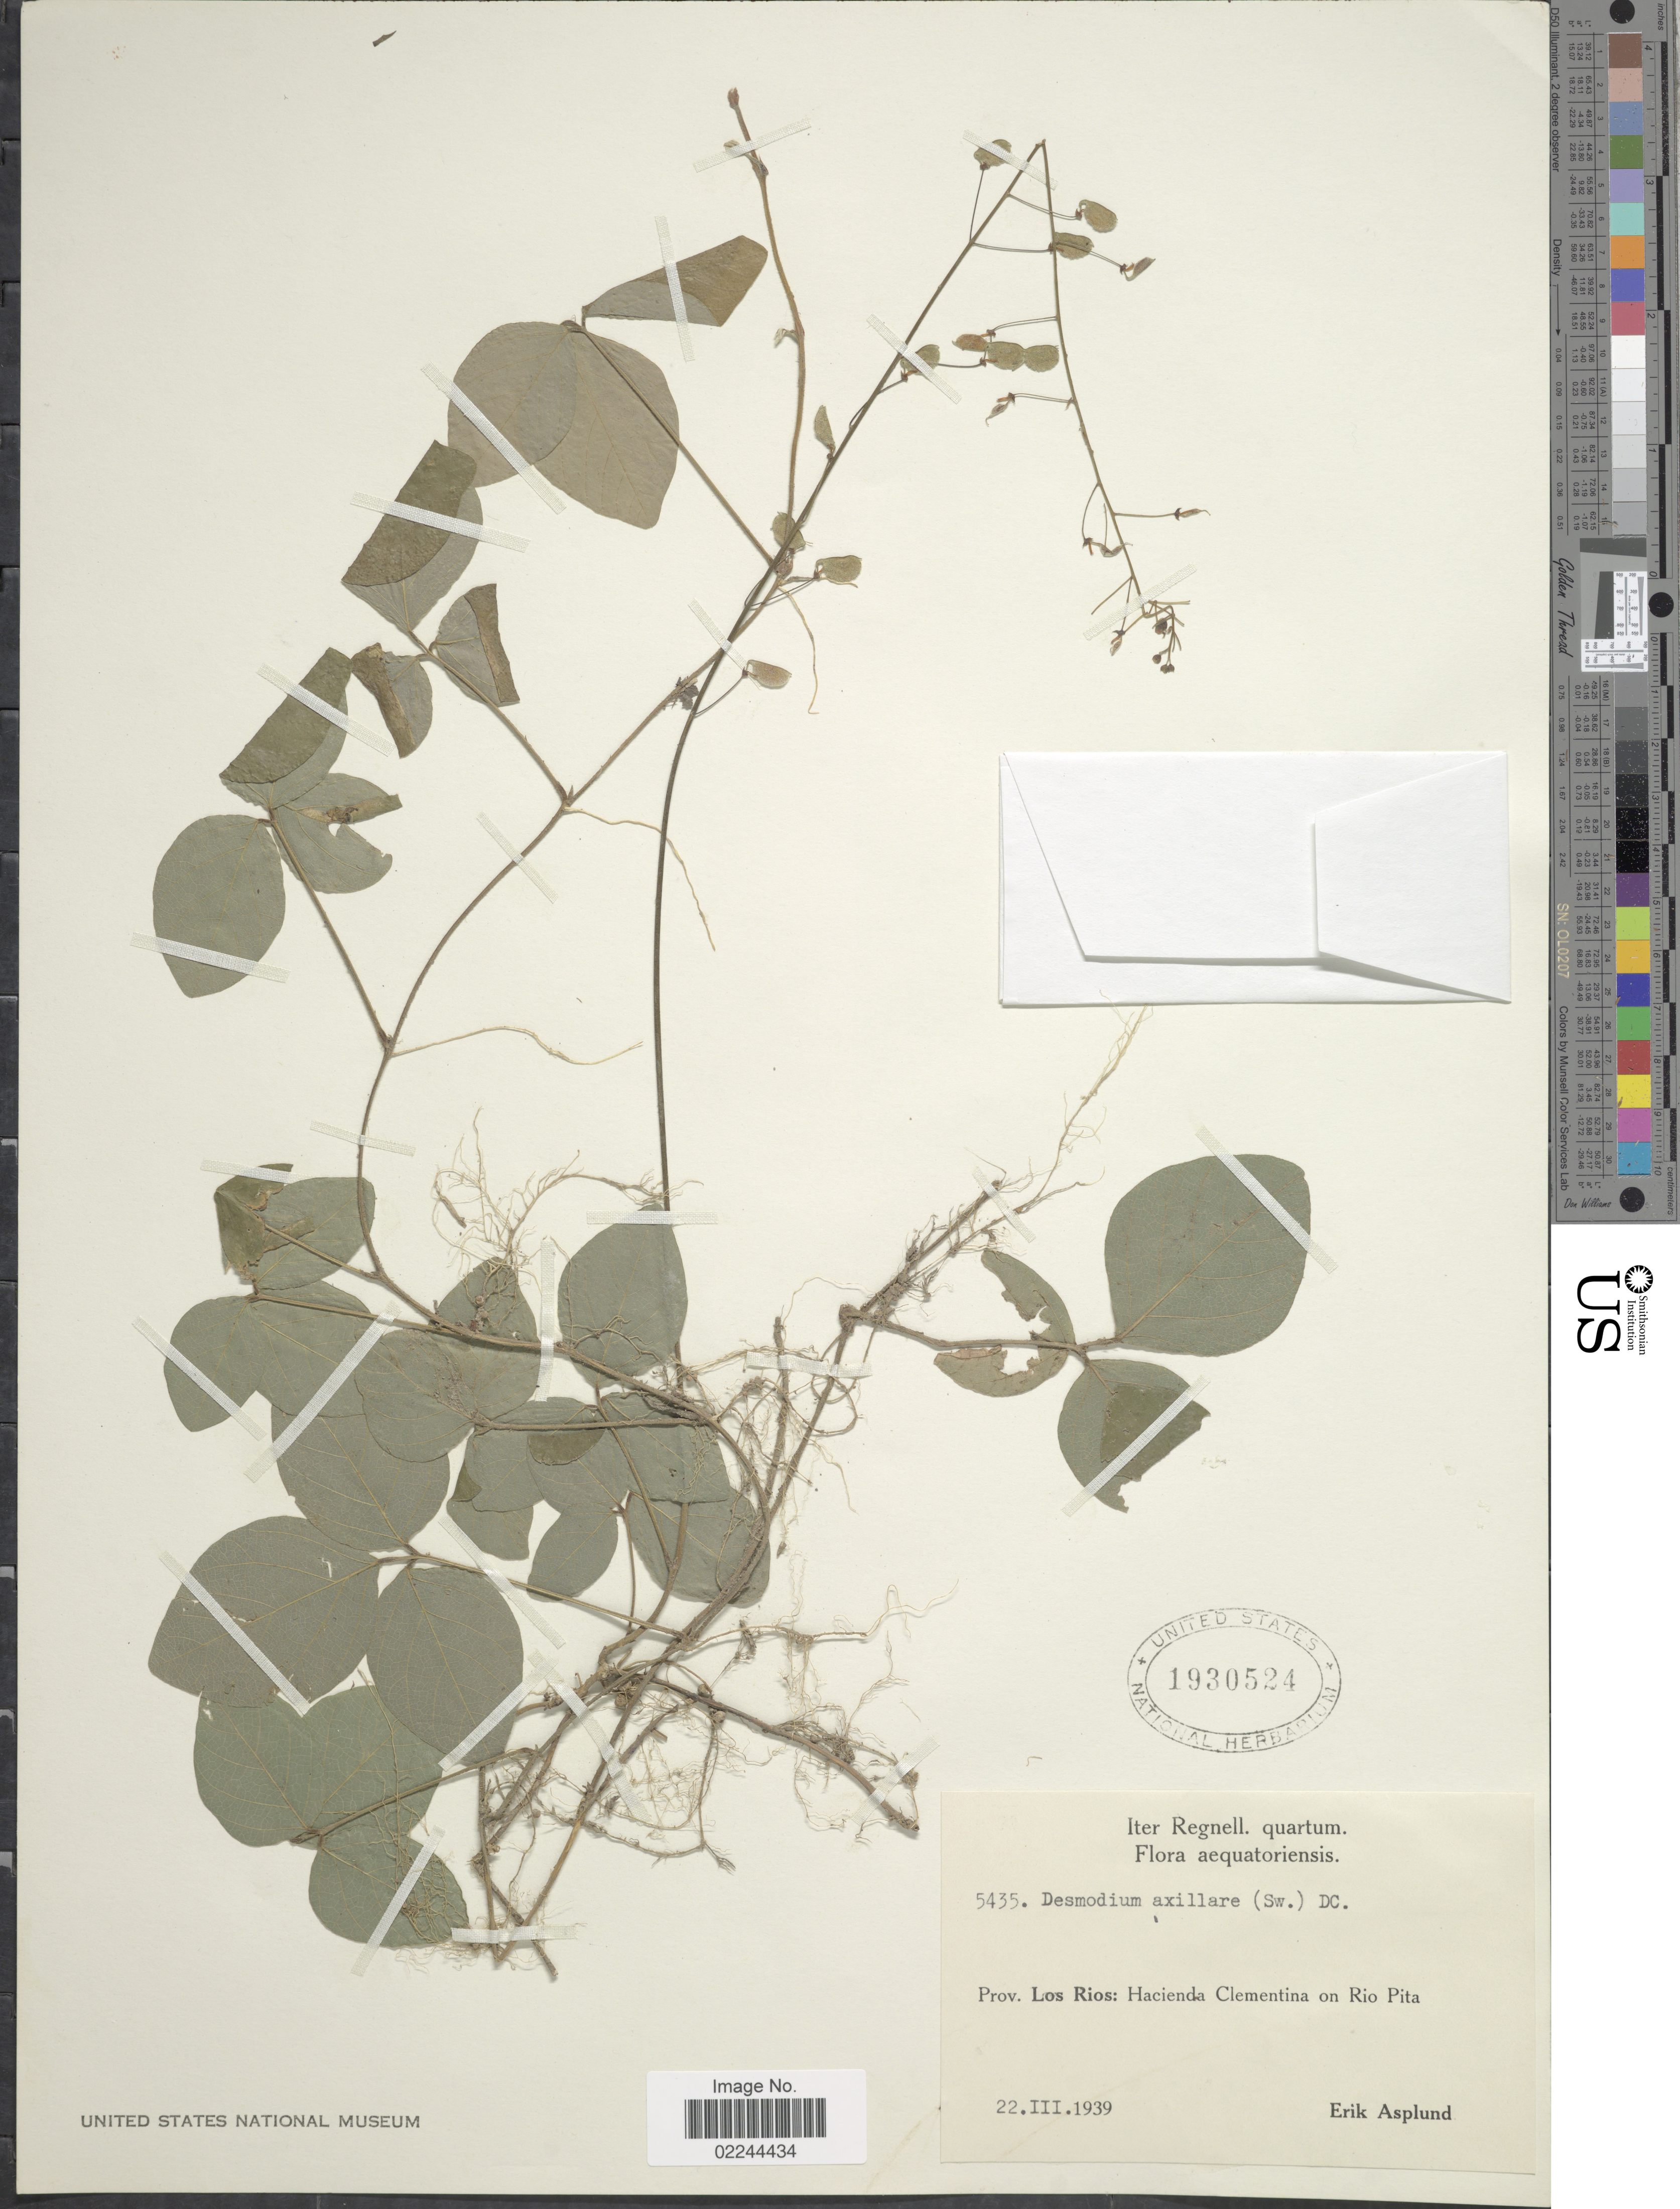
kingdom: Plantae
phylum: Tracheophyta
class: Magnoliopsida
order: Fabales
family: Fabaceae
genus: Desmodium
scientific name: Desmodium axillare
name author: (Sw.) DC.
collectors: E. Asplund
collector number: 5435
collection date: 1939-03-22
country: Ecuador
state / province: Los Ríos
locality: Aequatoriensis. Prov. Los Rios: Hacienda Clementina on Rio Pita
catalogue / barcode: US 1930524